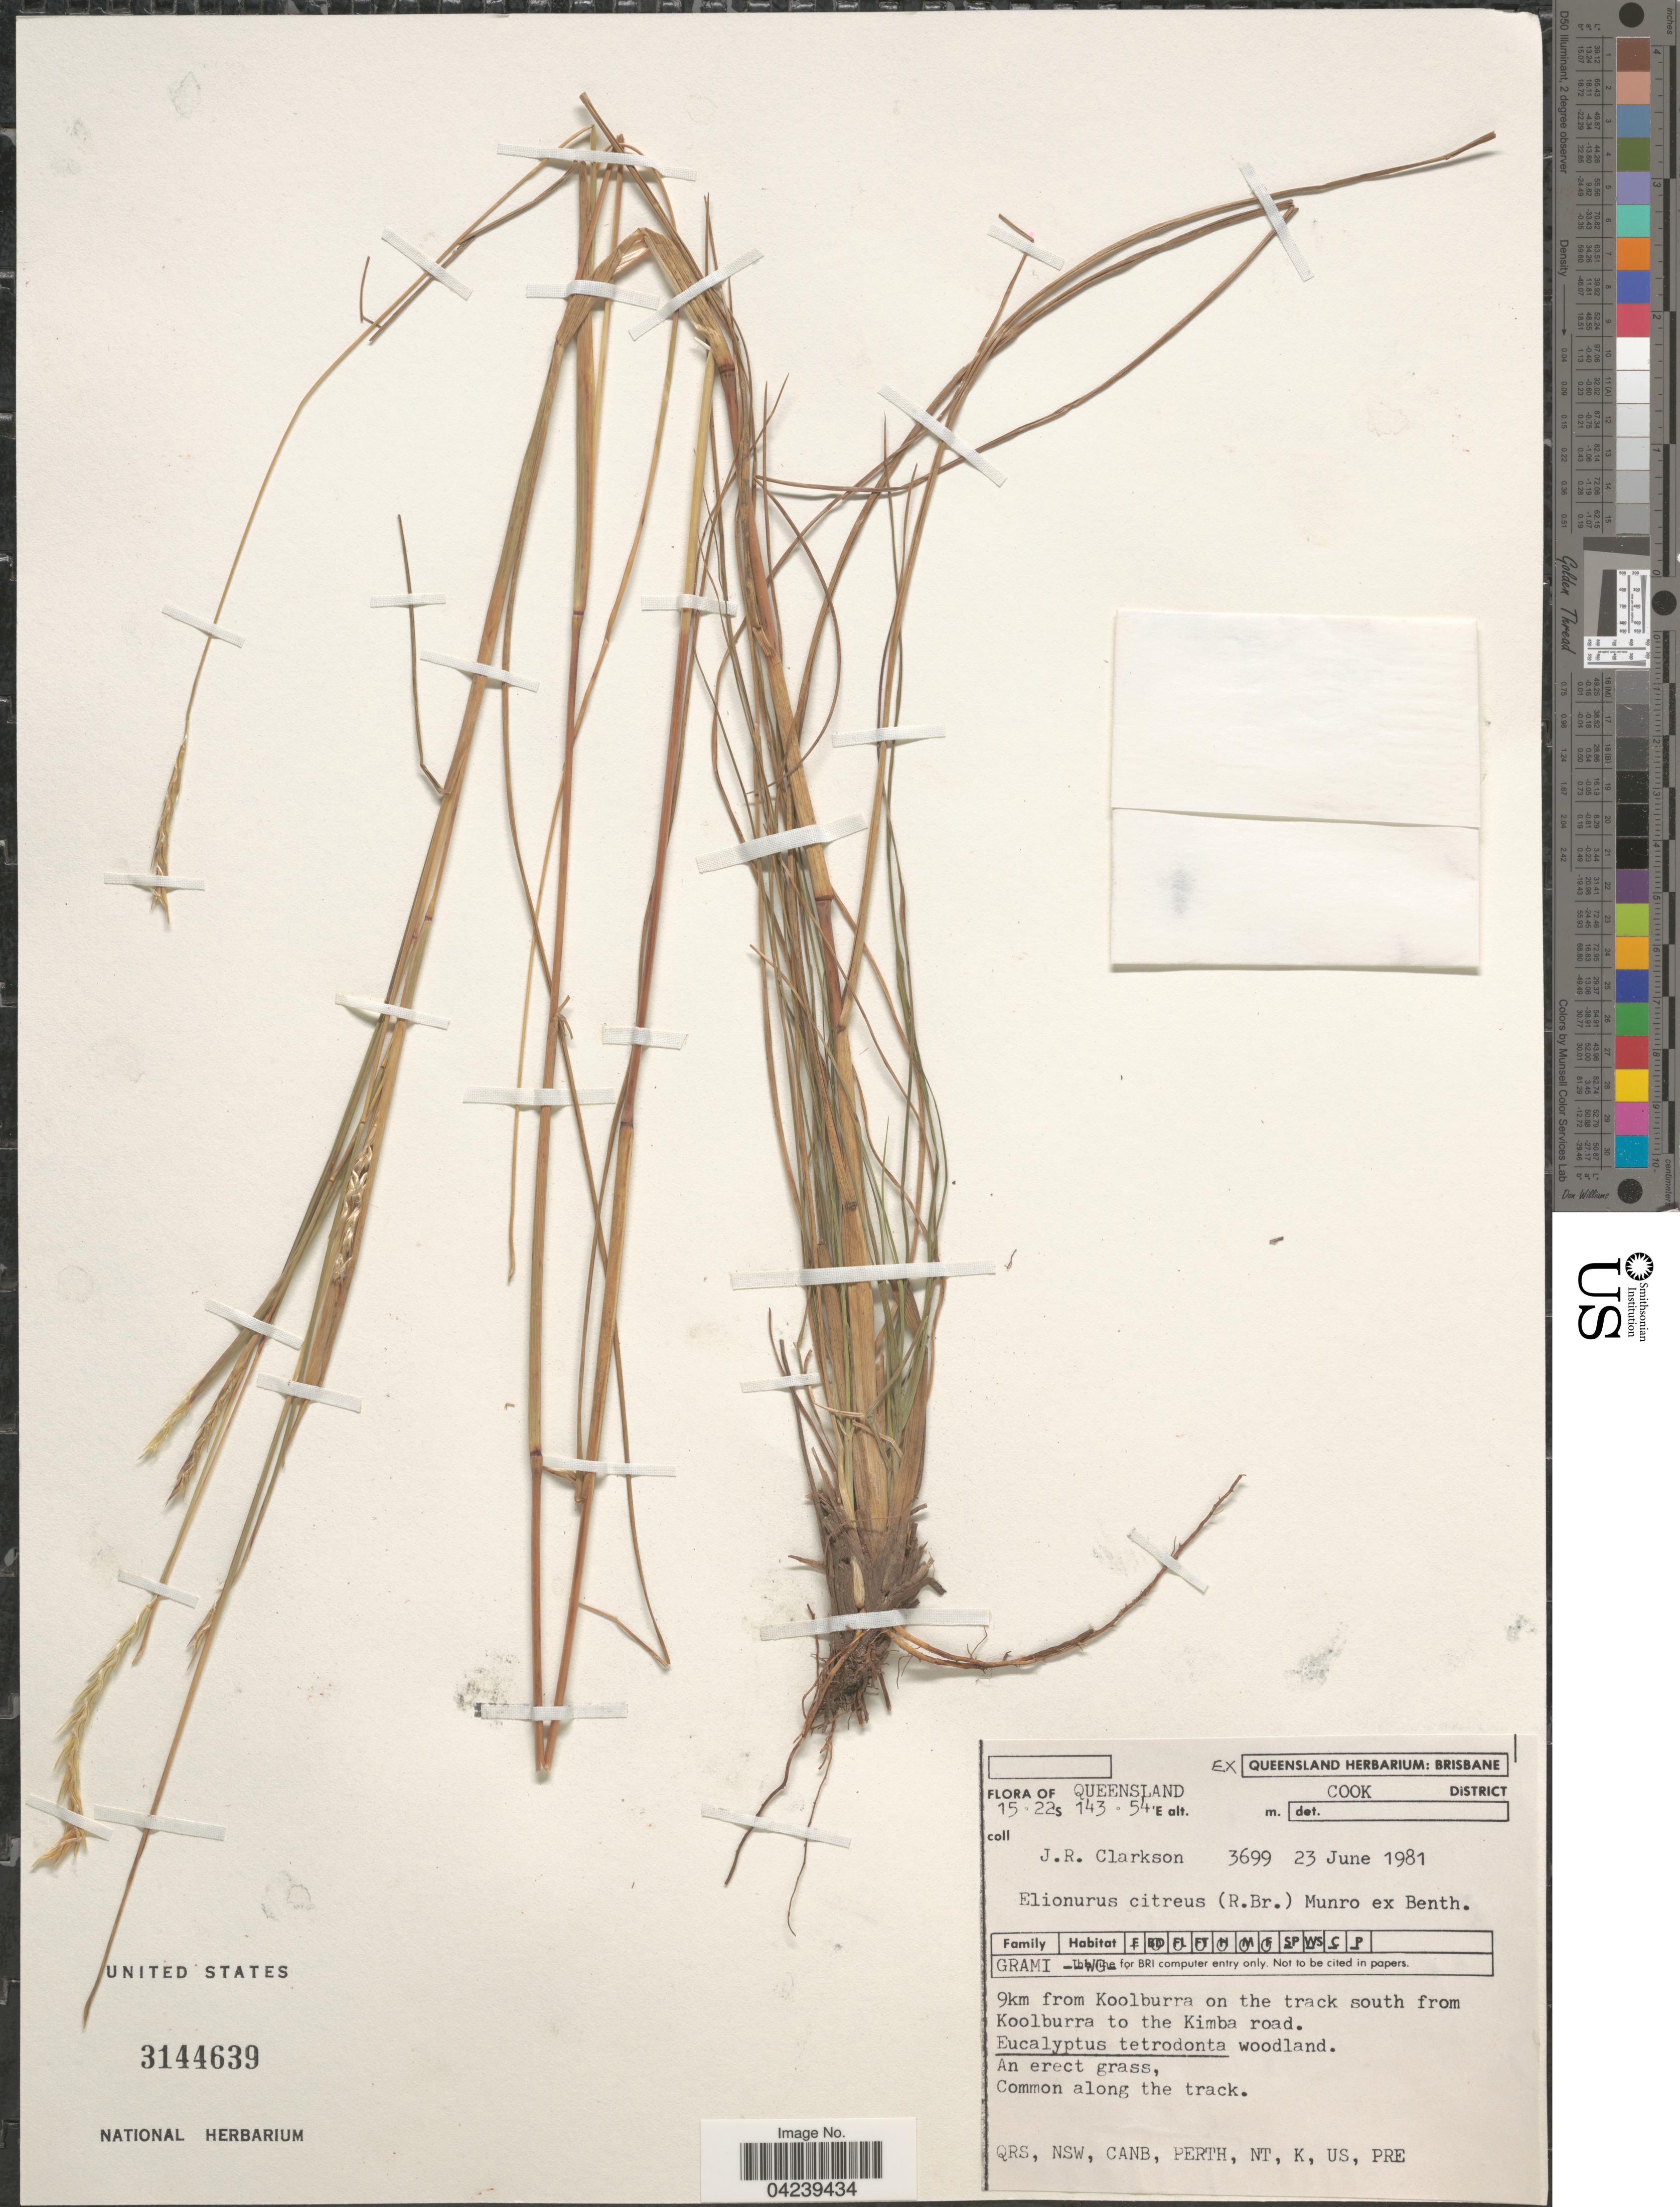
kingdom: Plantae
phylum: Tracheophyta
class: Liliopsida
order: Poales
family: Poaceae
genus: Elionurus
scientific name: Elionurus citreus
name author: (R. Br.) Munro ex Benth.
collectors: J. Clarkson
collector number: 3699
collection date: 1981-06-23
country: Australia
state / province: Queensland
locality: Cook District. 9km from Koolburra on the track south from Koolburra to the Kimba road. Common along the track.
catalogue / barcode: US 3144639